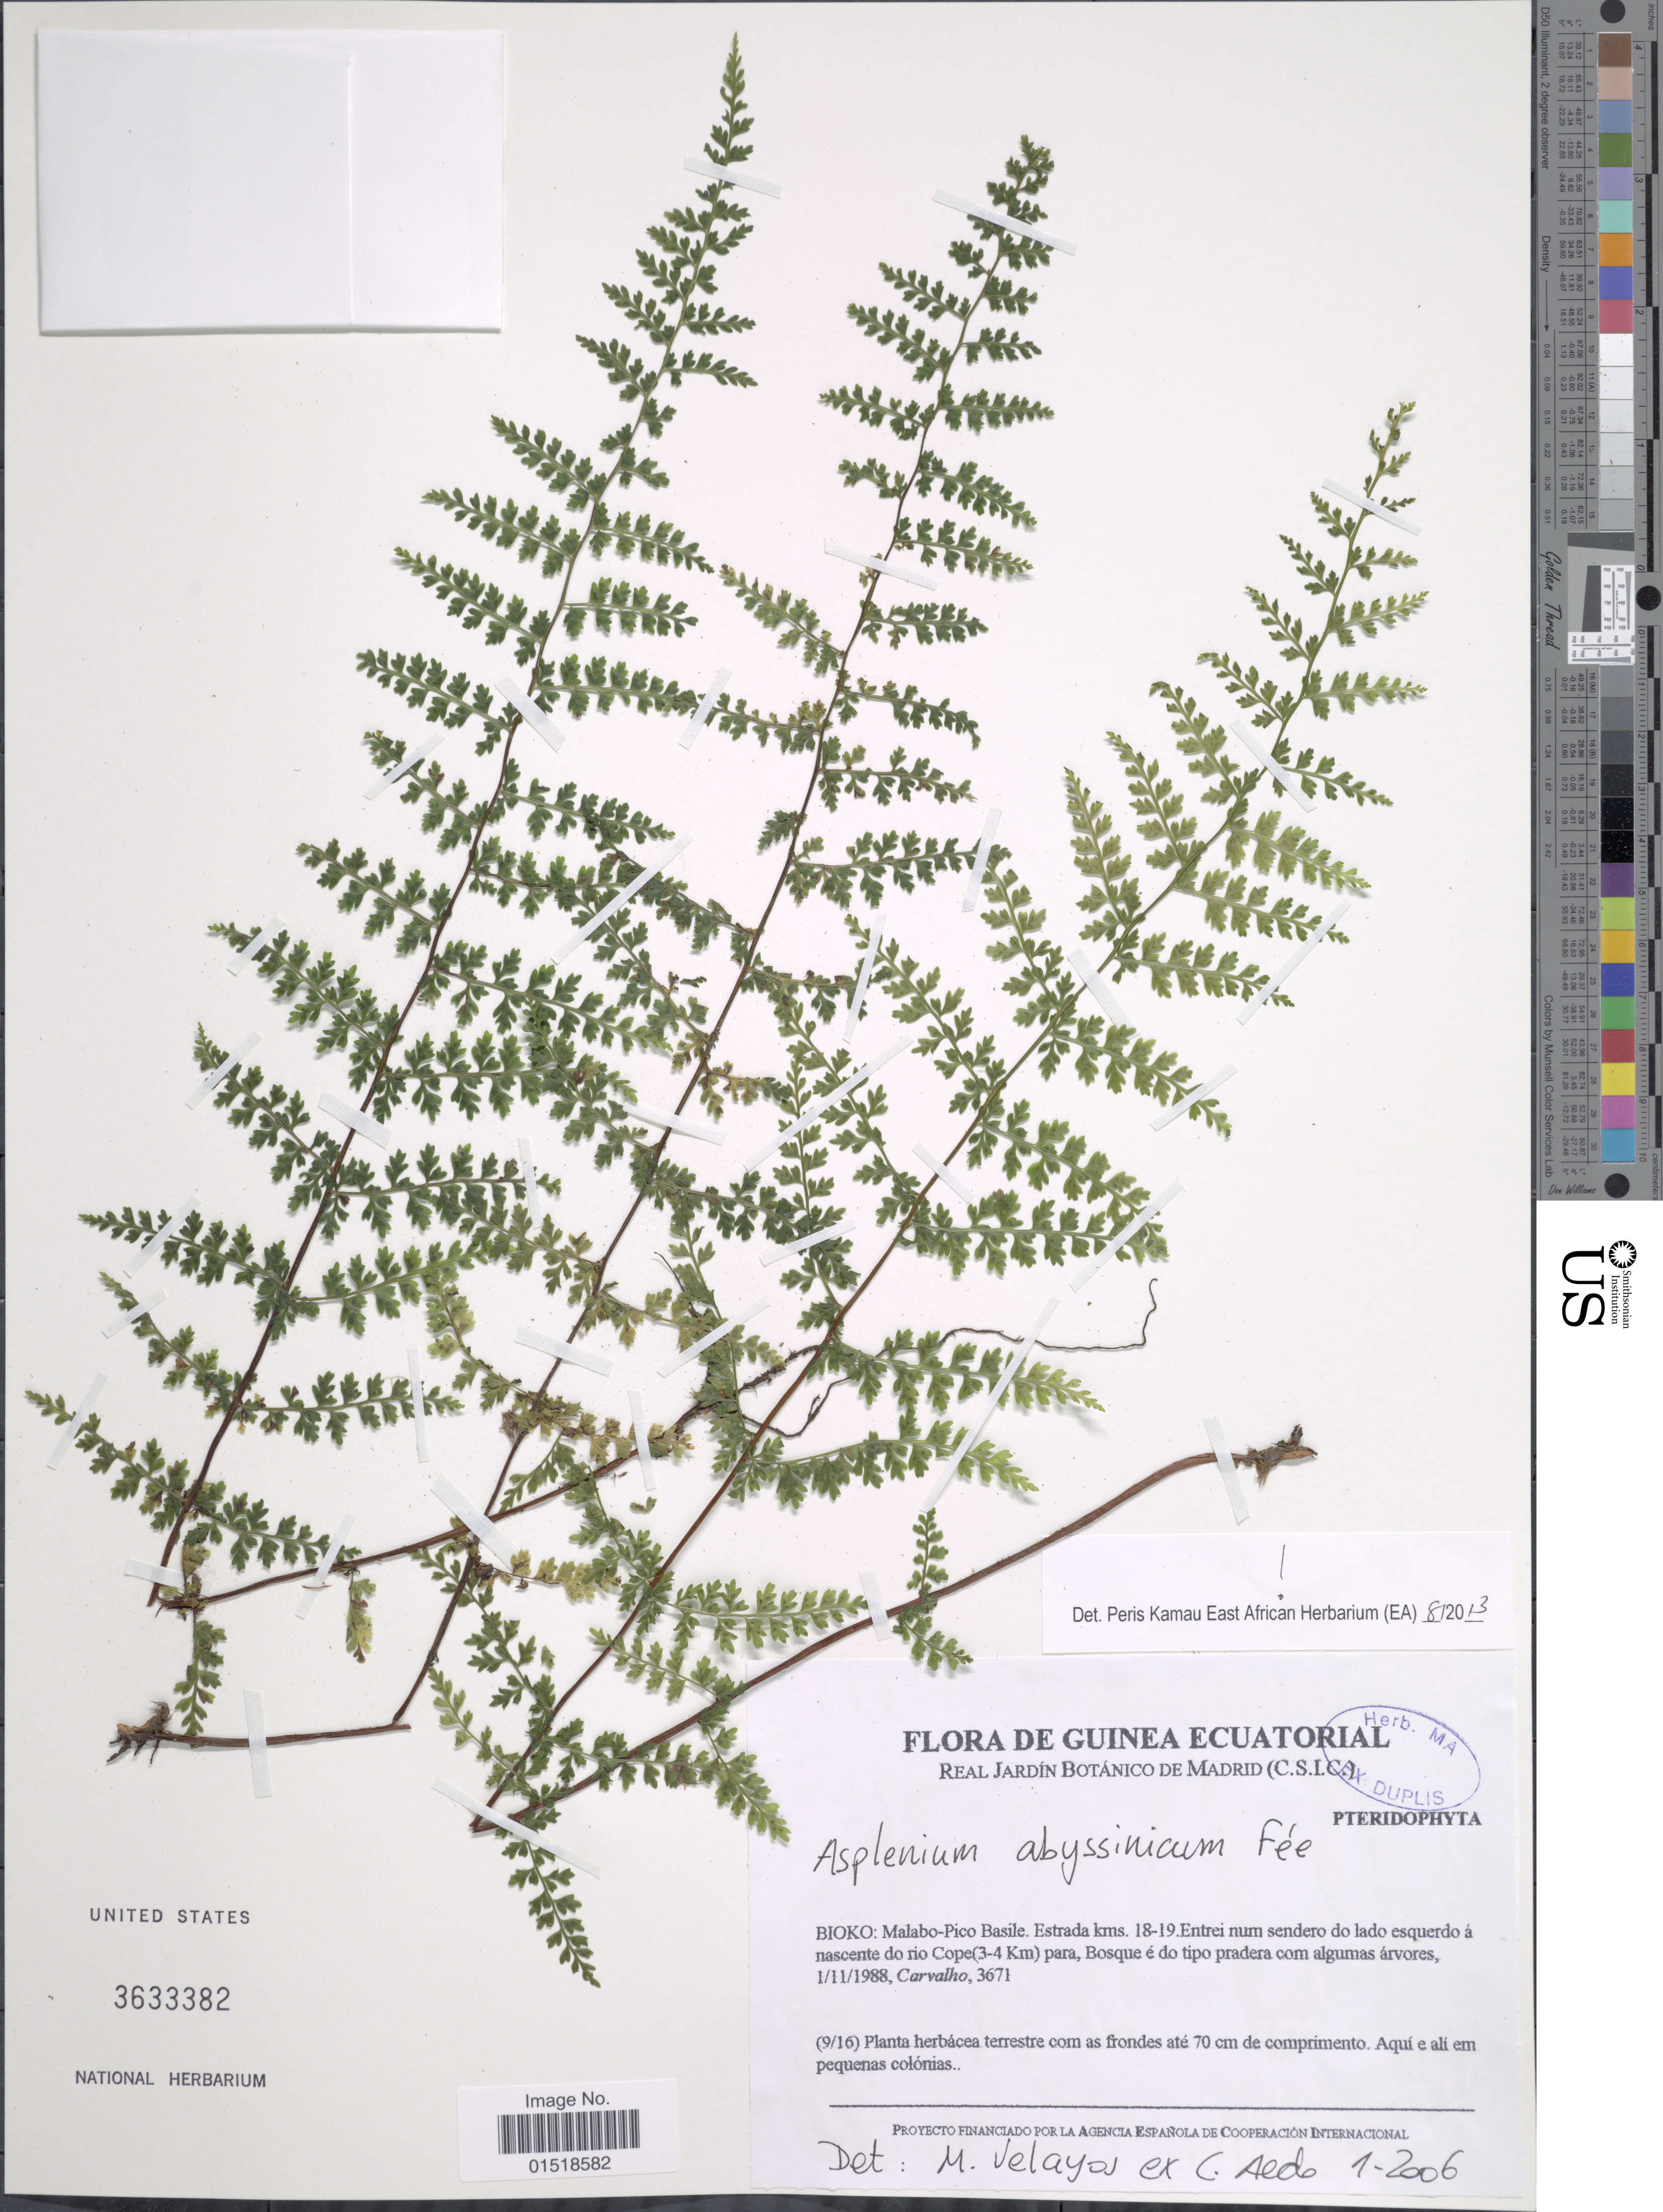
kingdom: Plantae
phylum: Tracheophyta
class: Polypodiopsida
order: Polypodiales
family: Aspleniaceae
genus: Asplenium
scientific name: Asplenium abyssinicum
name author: Fée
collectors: Carvalho, --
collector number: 3671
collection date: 1988-11-01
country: Equatorial Guinea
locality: Bioko: Malabo-Pico Basile. Estrada kms. 18-19. Entrei num sendero do lado esquerdo á nascente do rio Cope (3-4 Km) para, Bosque é do tipo pradera com algumas árvores.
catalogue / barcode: US 3633382